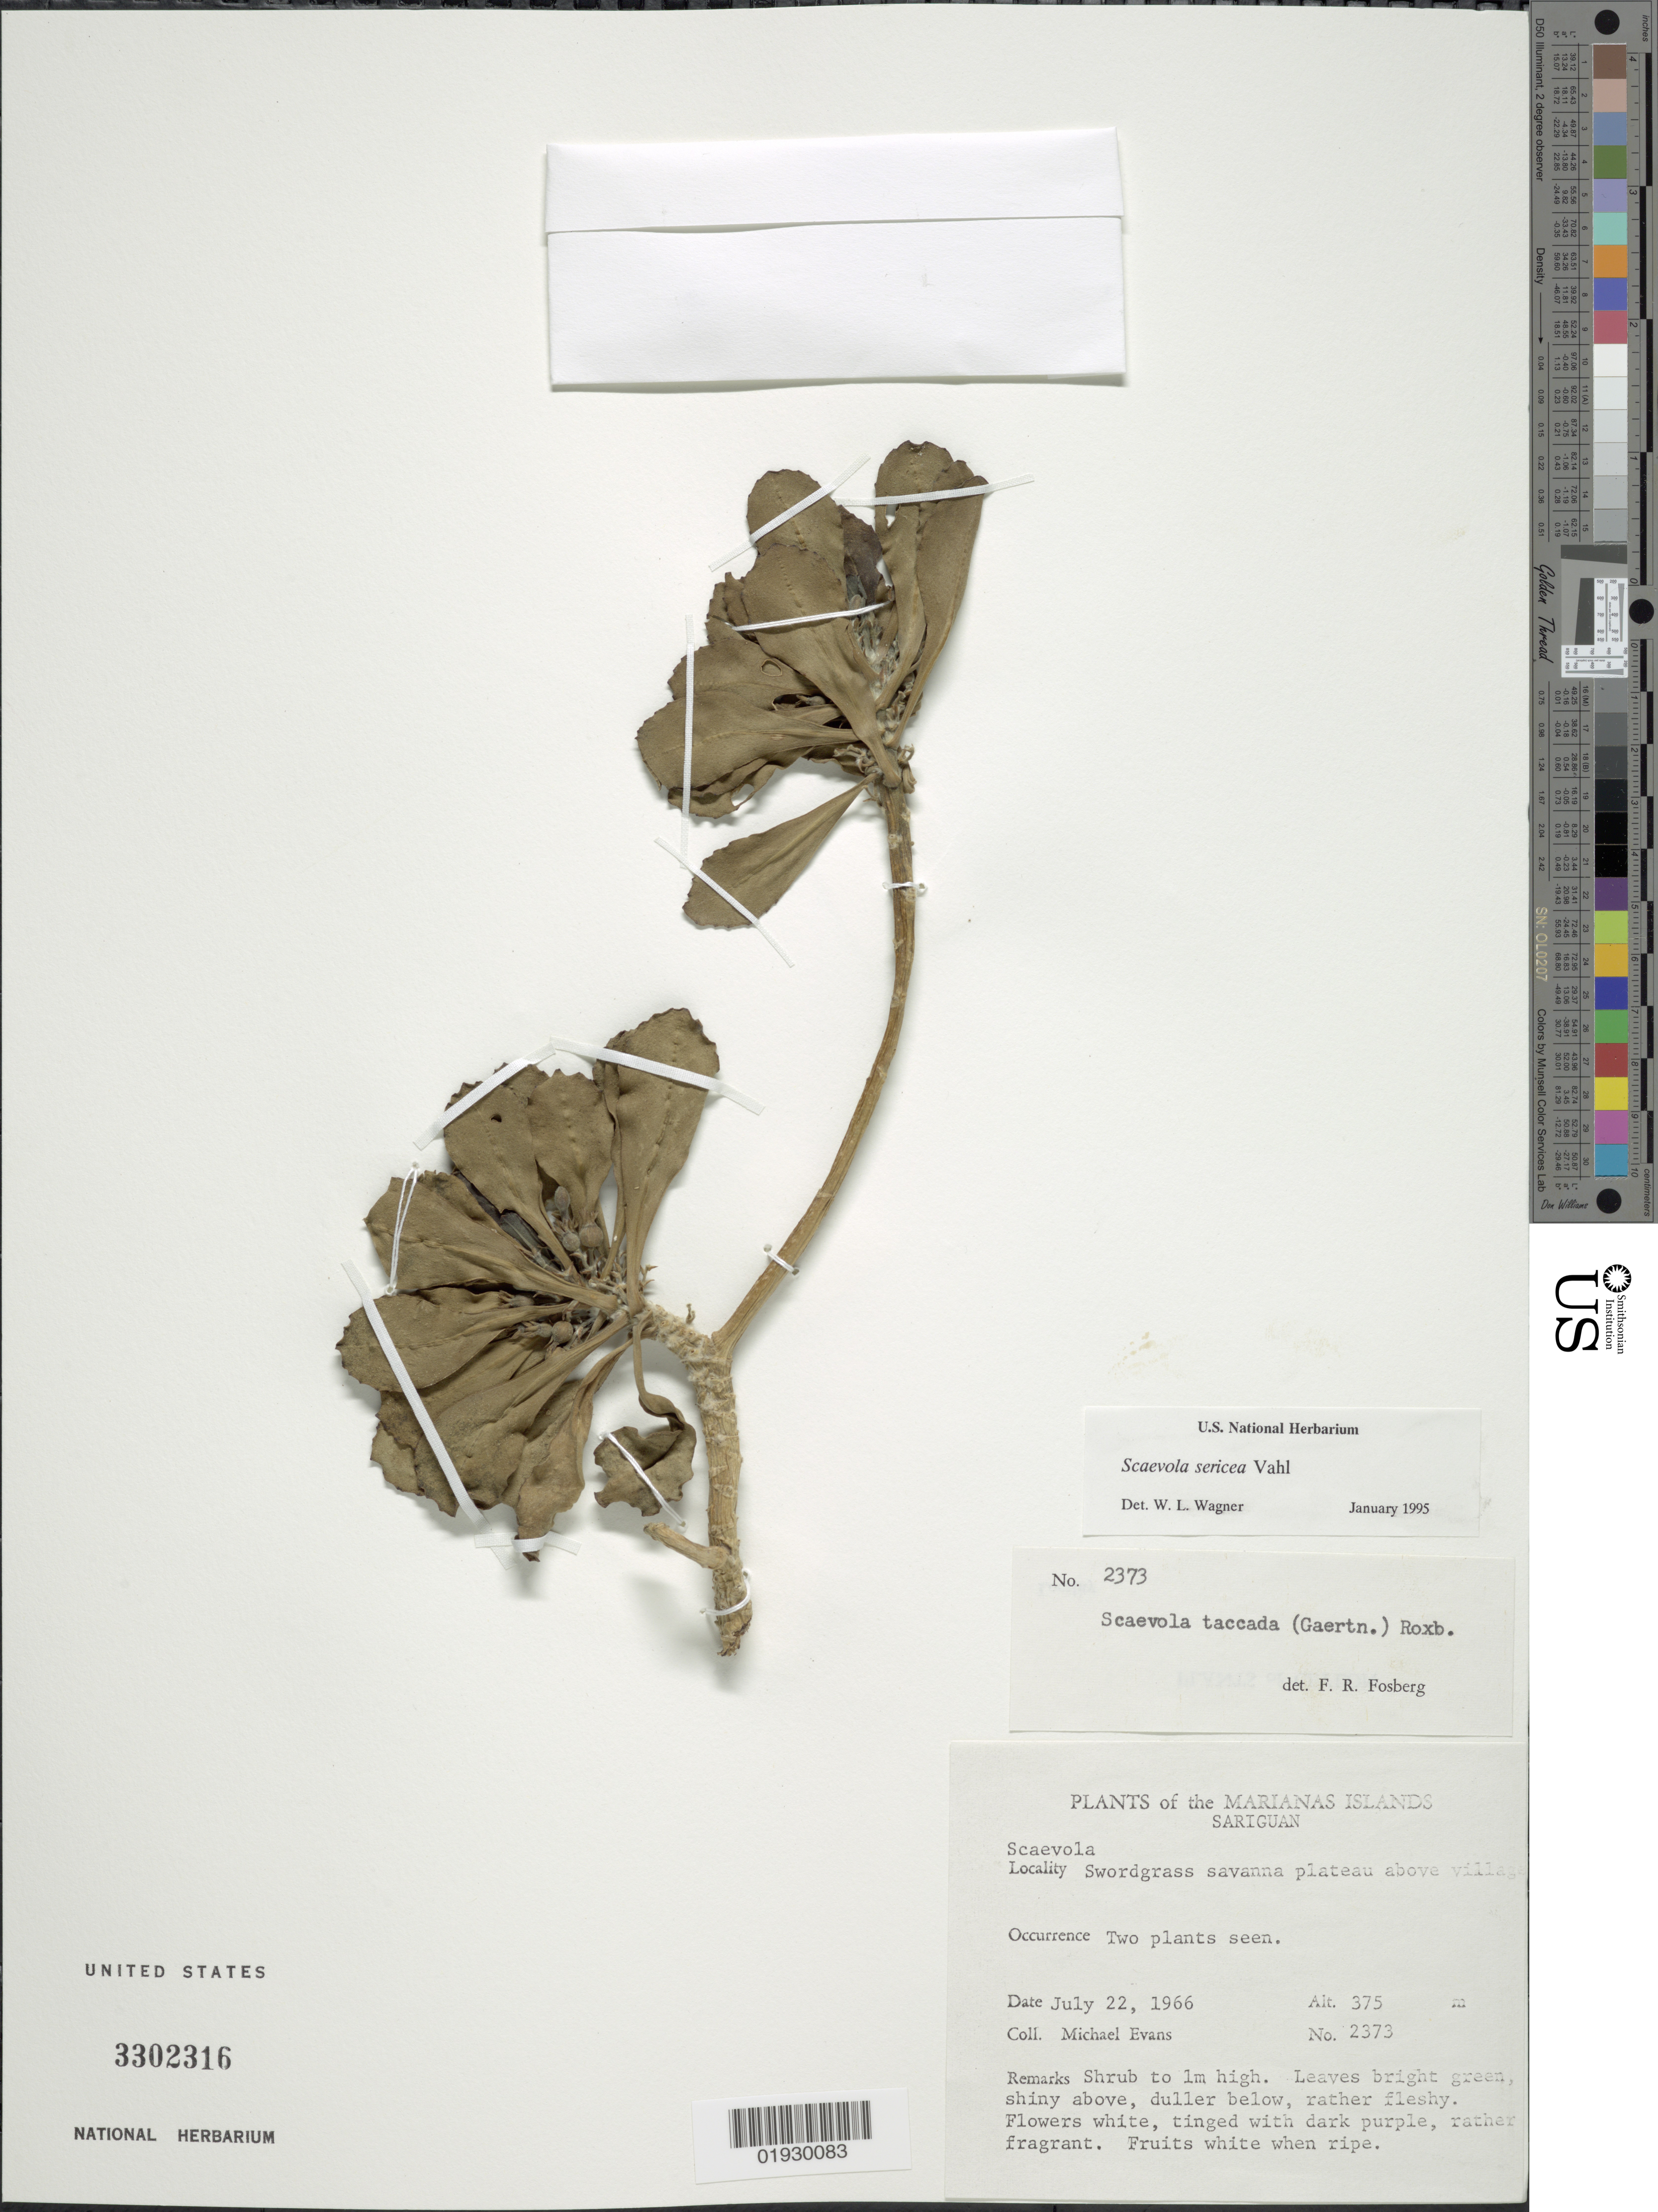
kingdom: Plantae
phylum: Tracheophyta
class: Magnoliopsida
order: Asterales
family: Goodeniaceae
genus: Scaevola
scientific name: Scaevola sericea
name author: Vahl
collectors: M. Evans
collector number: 2373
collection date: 1966-07-22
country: Northern Mariana Islands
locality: Sariguan, Swordgrass savanna plateau above village, Marianas Islands.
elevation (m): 375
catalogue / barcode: US 3302316